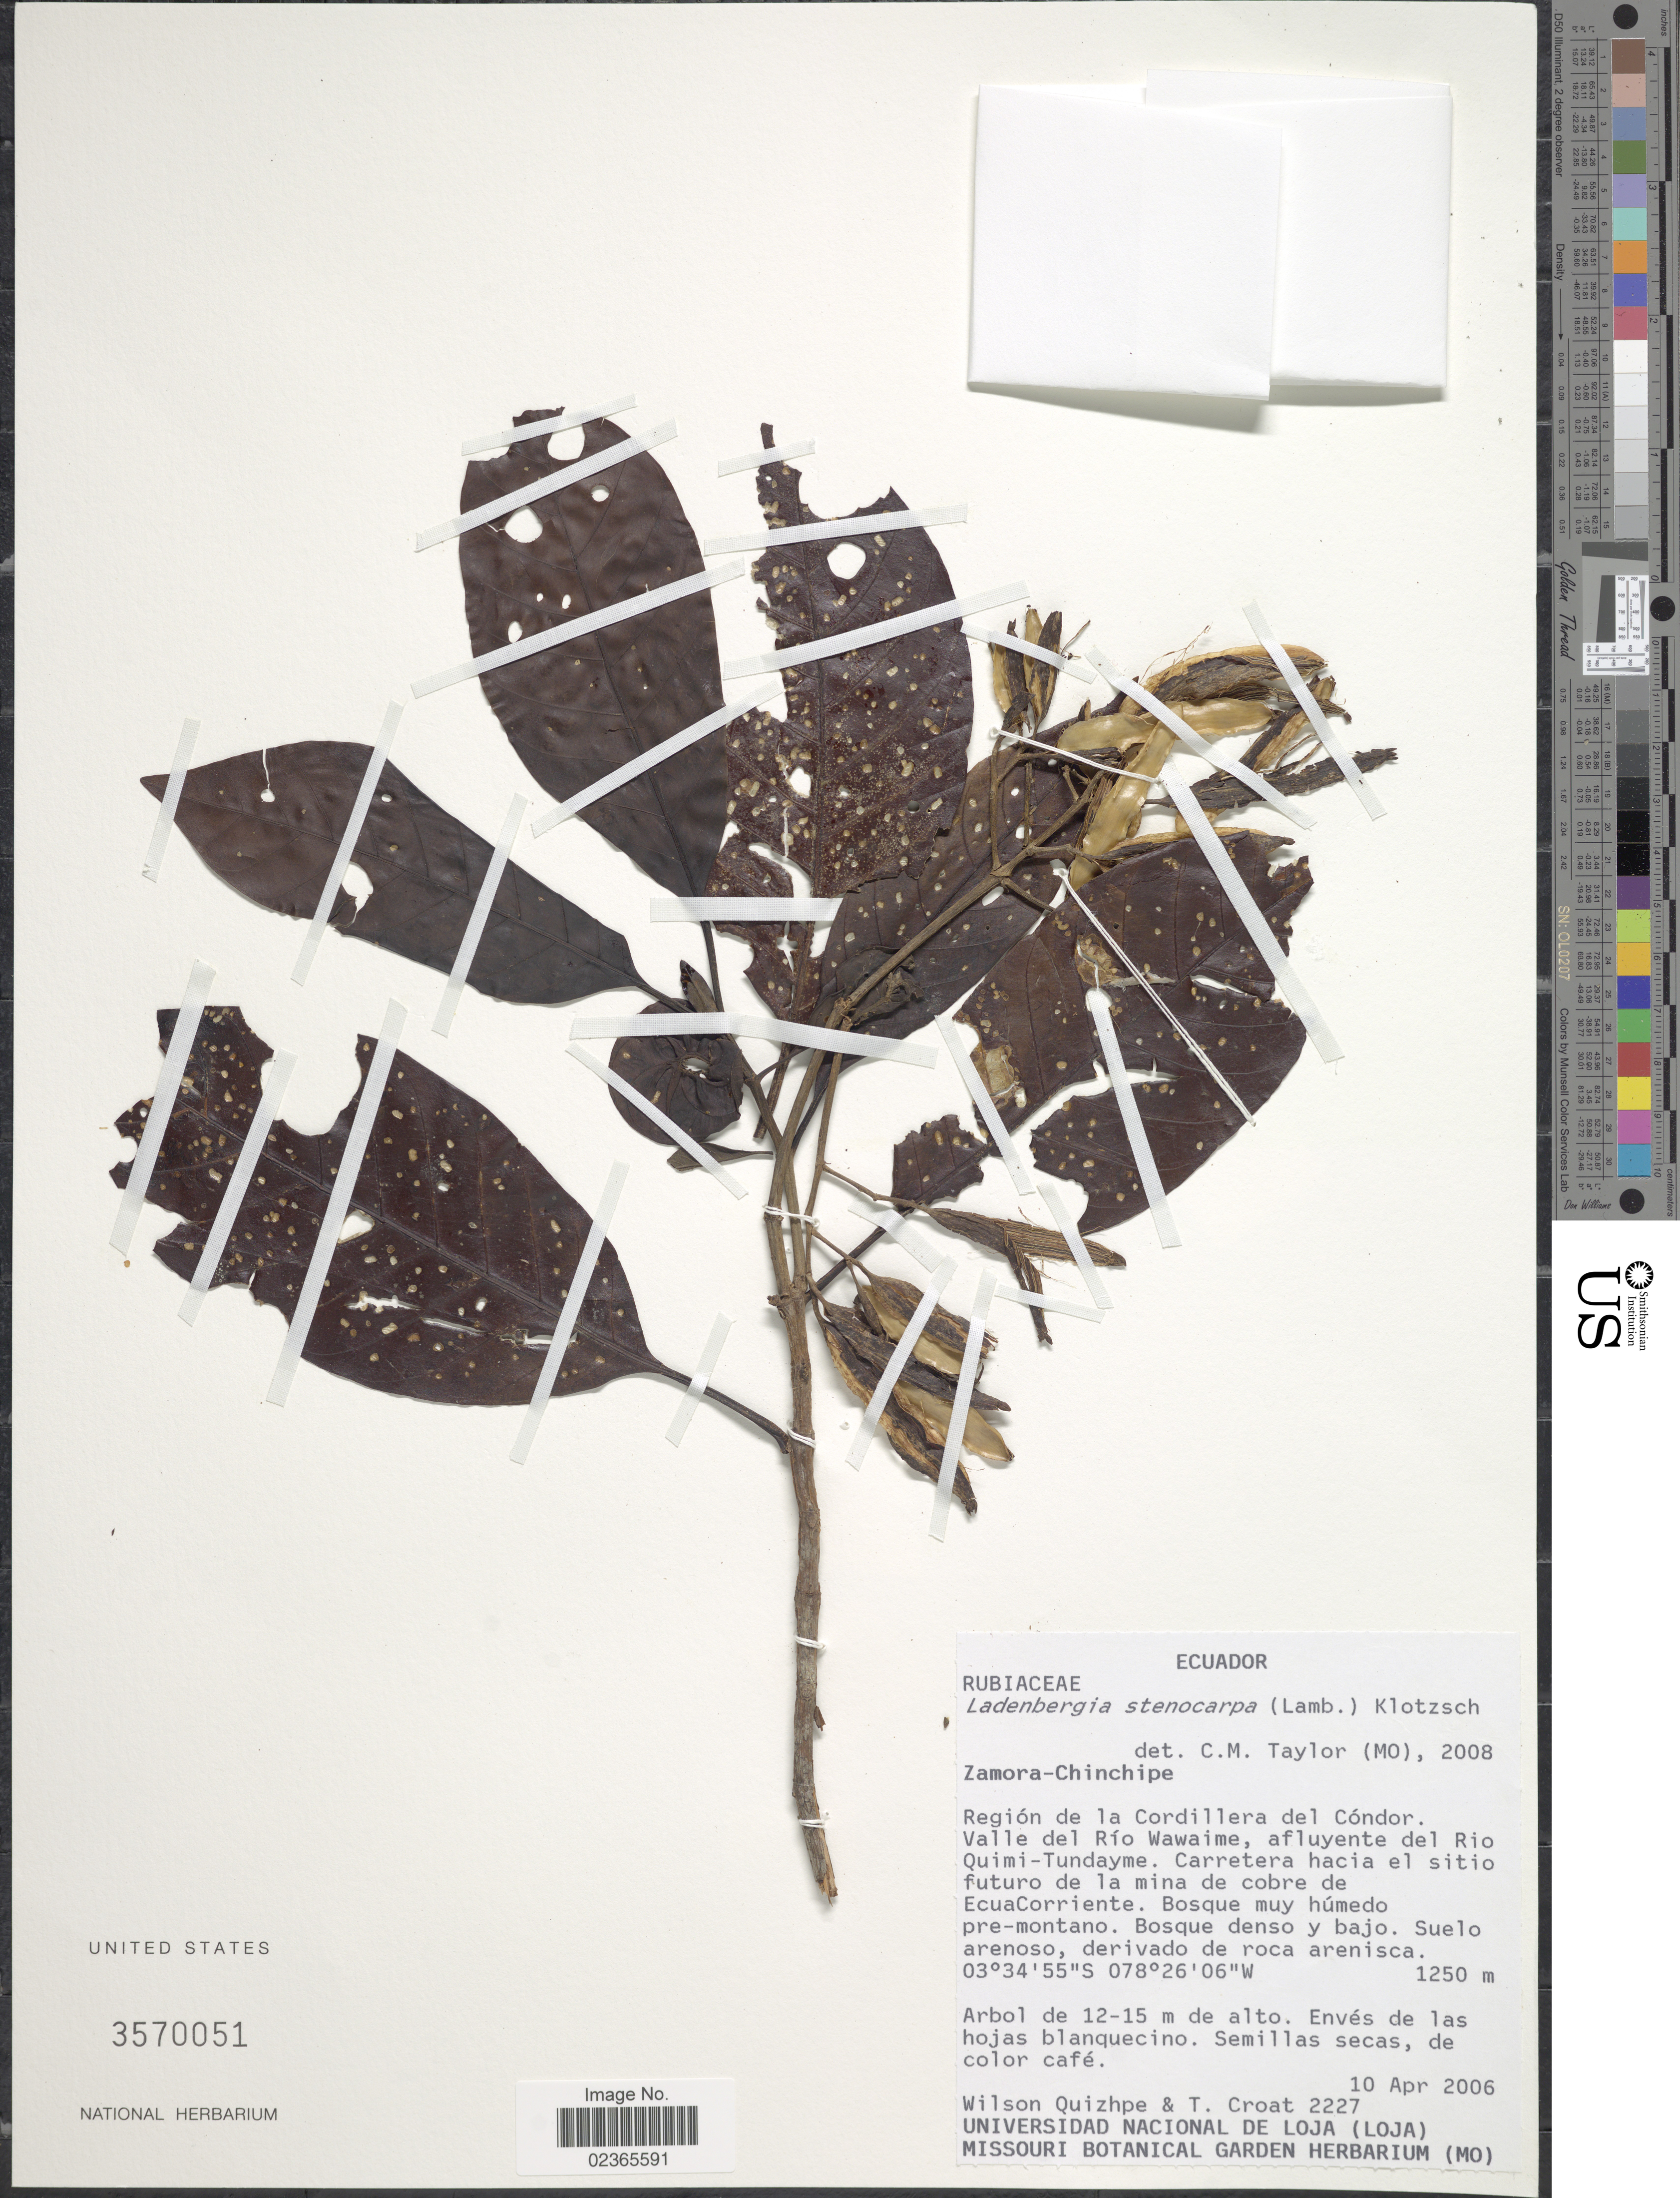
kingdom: Plantae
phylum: Tracheophyta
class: Magnoliopsida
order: Gentianales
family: Rubiaceae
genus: Ladenbergia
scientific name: Ladenbergia stenocarpa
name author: (Lamb.) Klotzsch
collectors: W. Quizhpe & T. B. Croat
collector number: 2227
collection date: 2006-04-10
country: Ecuador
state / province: Zamora-Chinchipe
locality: El Pangui. Region del la Cordillera del Condor. Valle del Rio Wawaime, afluyente del Rio Quimi-Tundayme. Carretera hacia el sitio futuro de la mina de cobre de EcuaCorriente.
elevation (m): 1250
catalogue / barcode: US 3570051